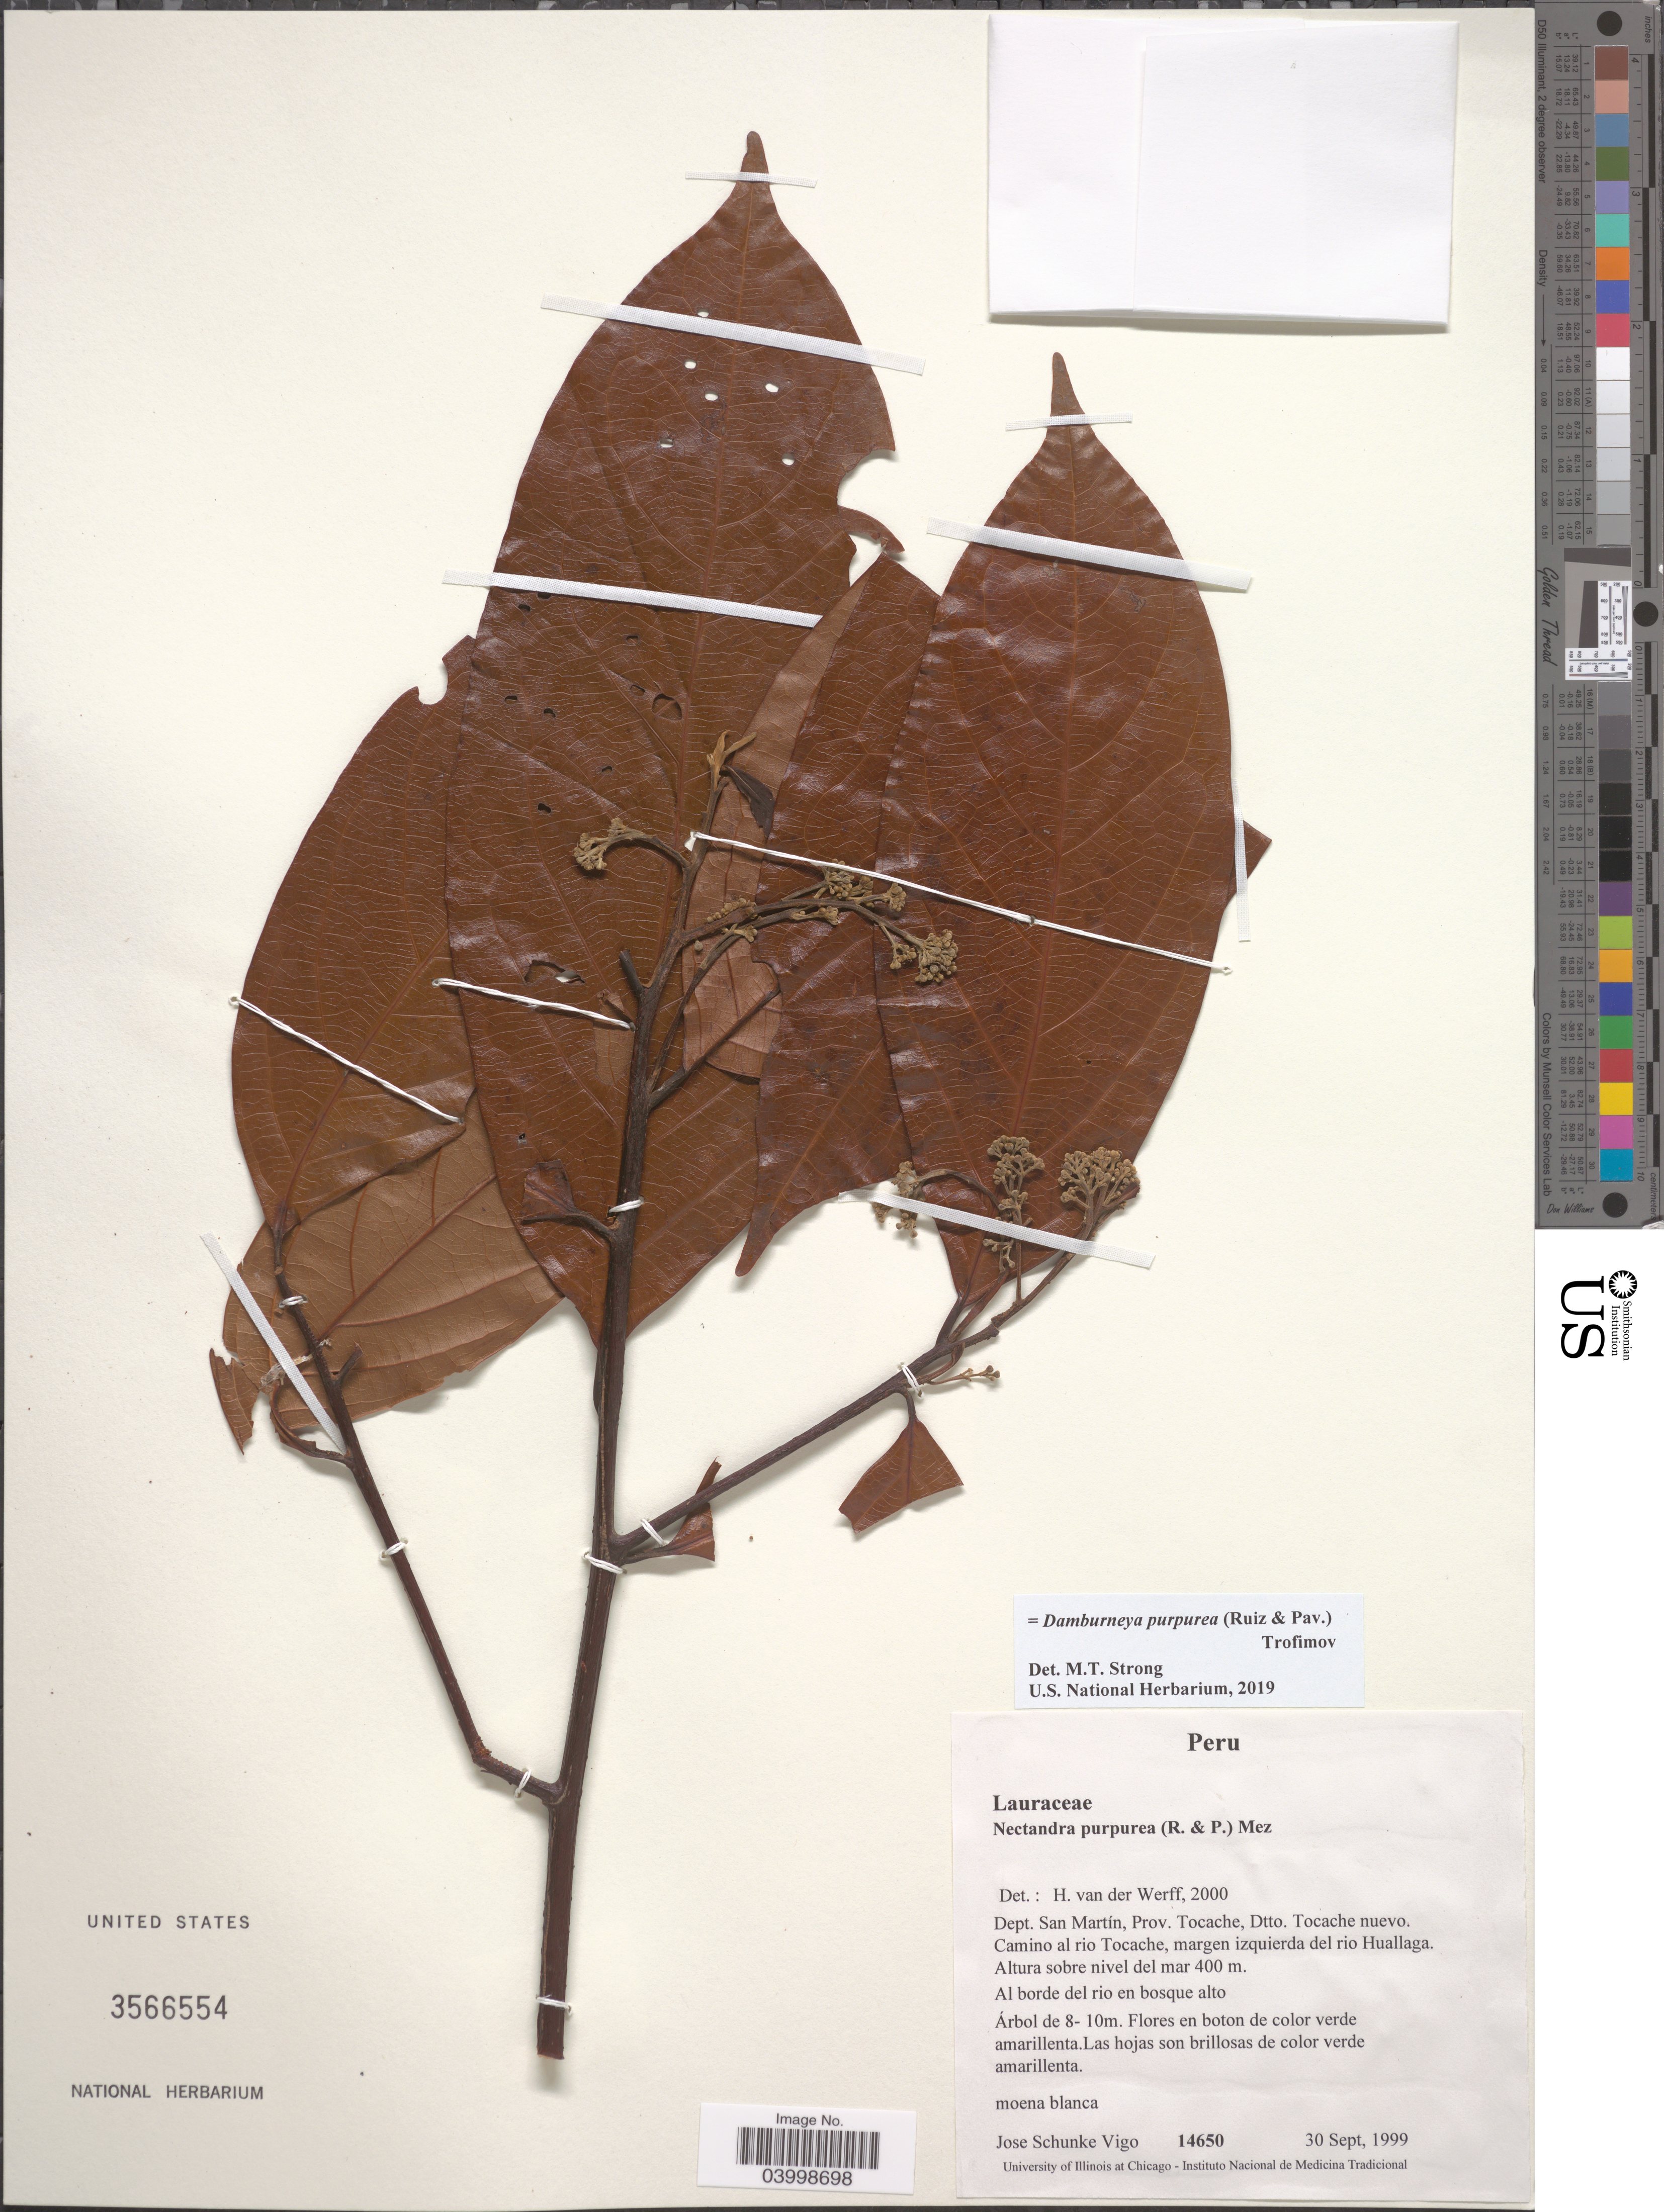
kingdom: Plantae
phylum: Tracheophyta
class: Magnoliopsida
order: Laurales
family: Lauraceae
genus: Damburneya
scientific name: Damburneya purpurea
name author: (Ruiz & Pav.) Trofimov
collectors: J. Schunke Vigo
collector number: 14650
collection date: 1999-09-30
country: Peru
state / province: San Martín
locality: Dept. San Martí, Prov. Tocache, Dtto. Tocache nuevo. Camino al rio Tocache, margen izquierda del rio Huallaga.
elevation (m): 400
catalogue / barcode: US 3566554